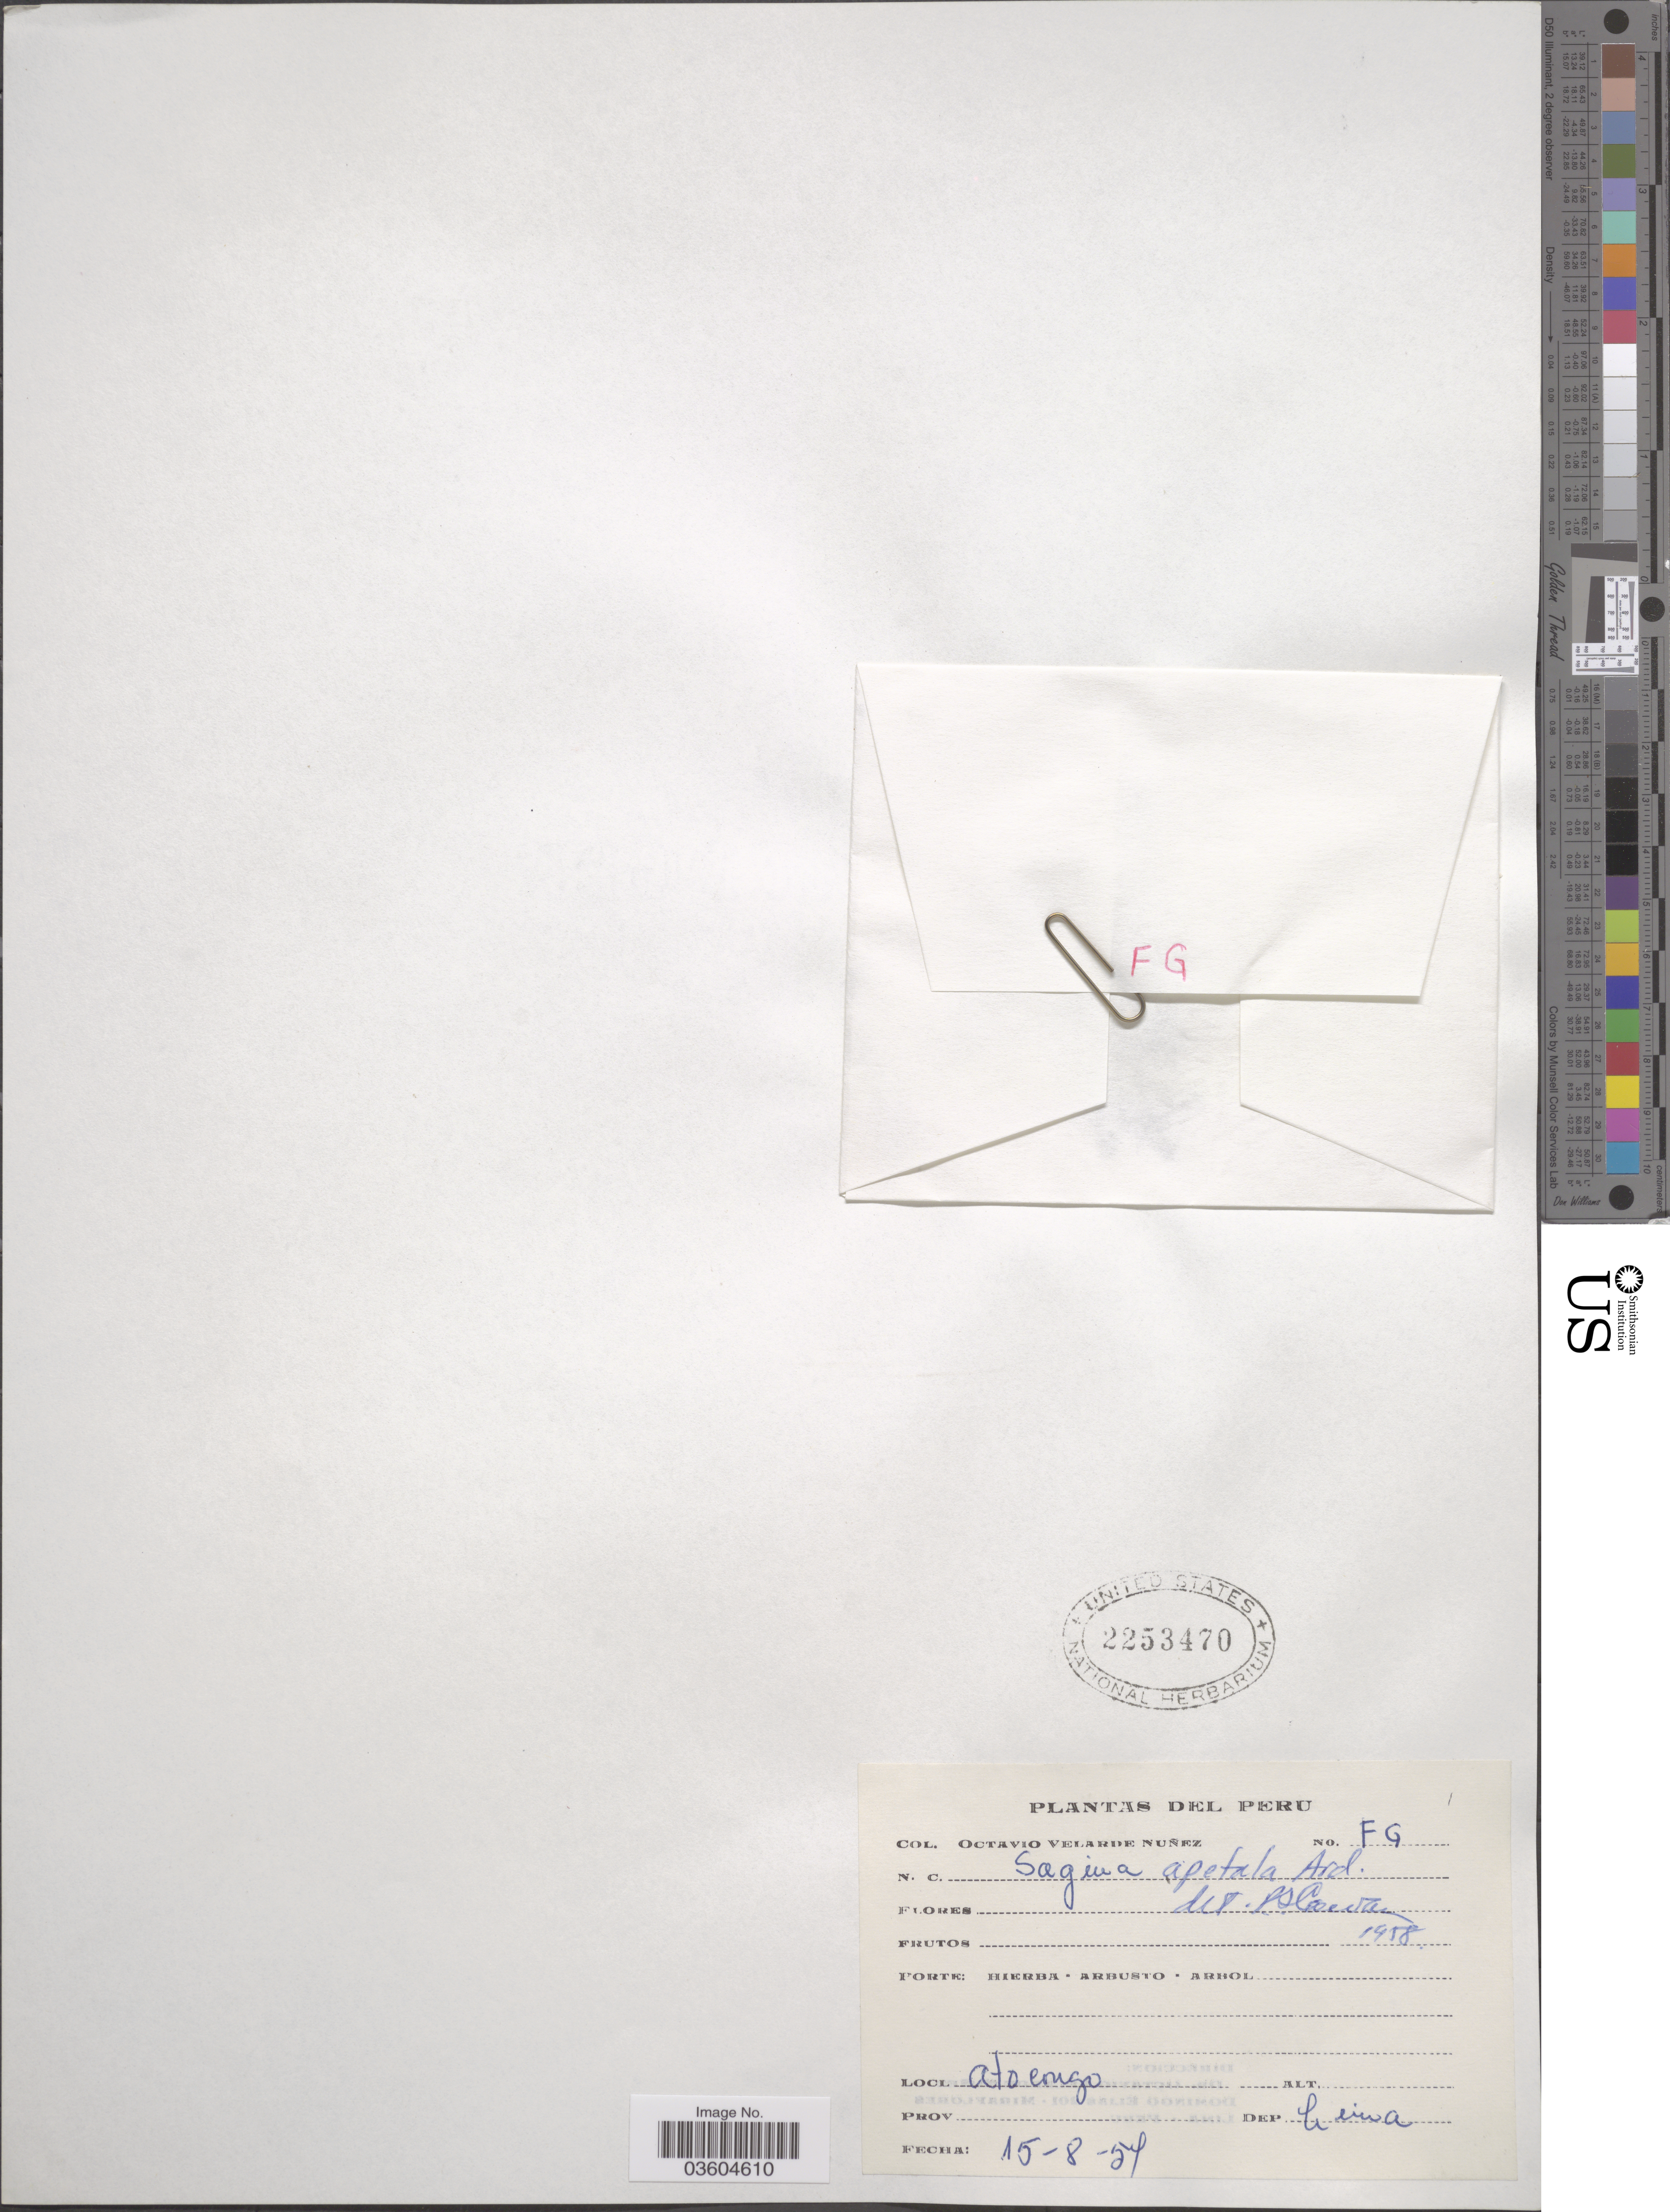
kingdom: Plantae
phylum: Tracheophyta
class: Magnoliopsida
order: Caryophyllales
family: Caryophyllaceae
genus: Sagina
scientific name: Sagina apetala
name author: Ard.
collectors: O. Velarde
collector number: FG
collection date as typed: Transcribed d/m/y: 15/8/57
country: Peru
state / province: Lima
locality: Atocongo. Dep Lima.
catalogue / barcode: US 2253470